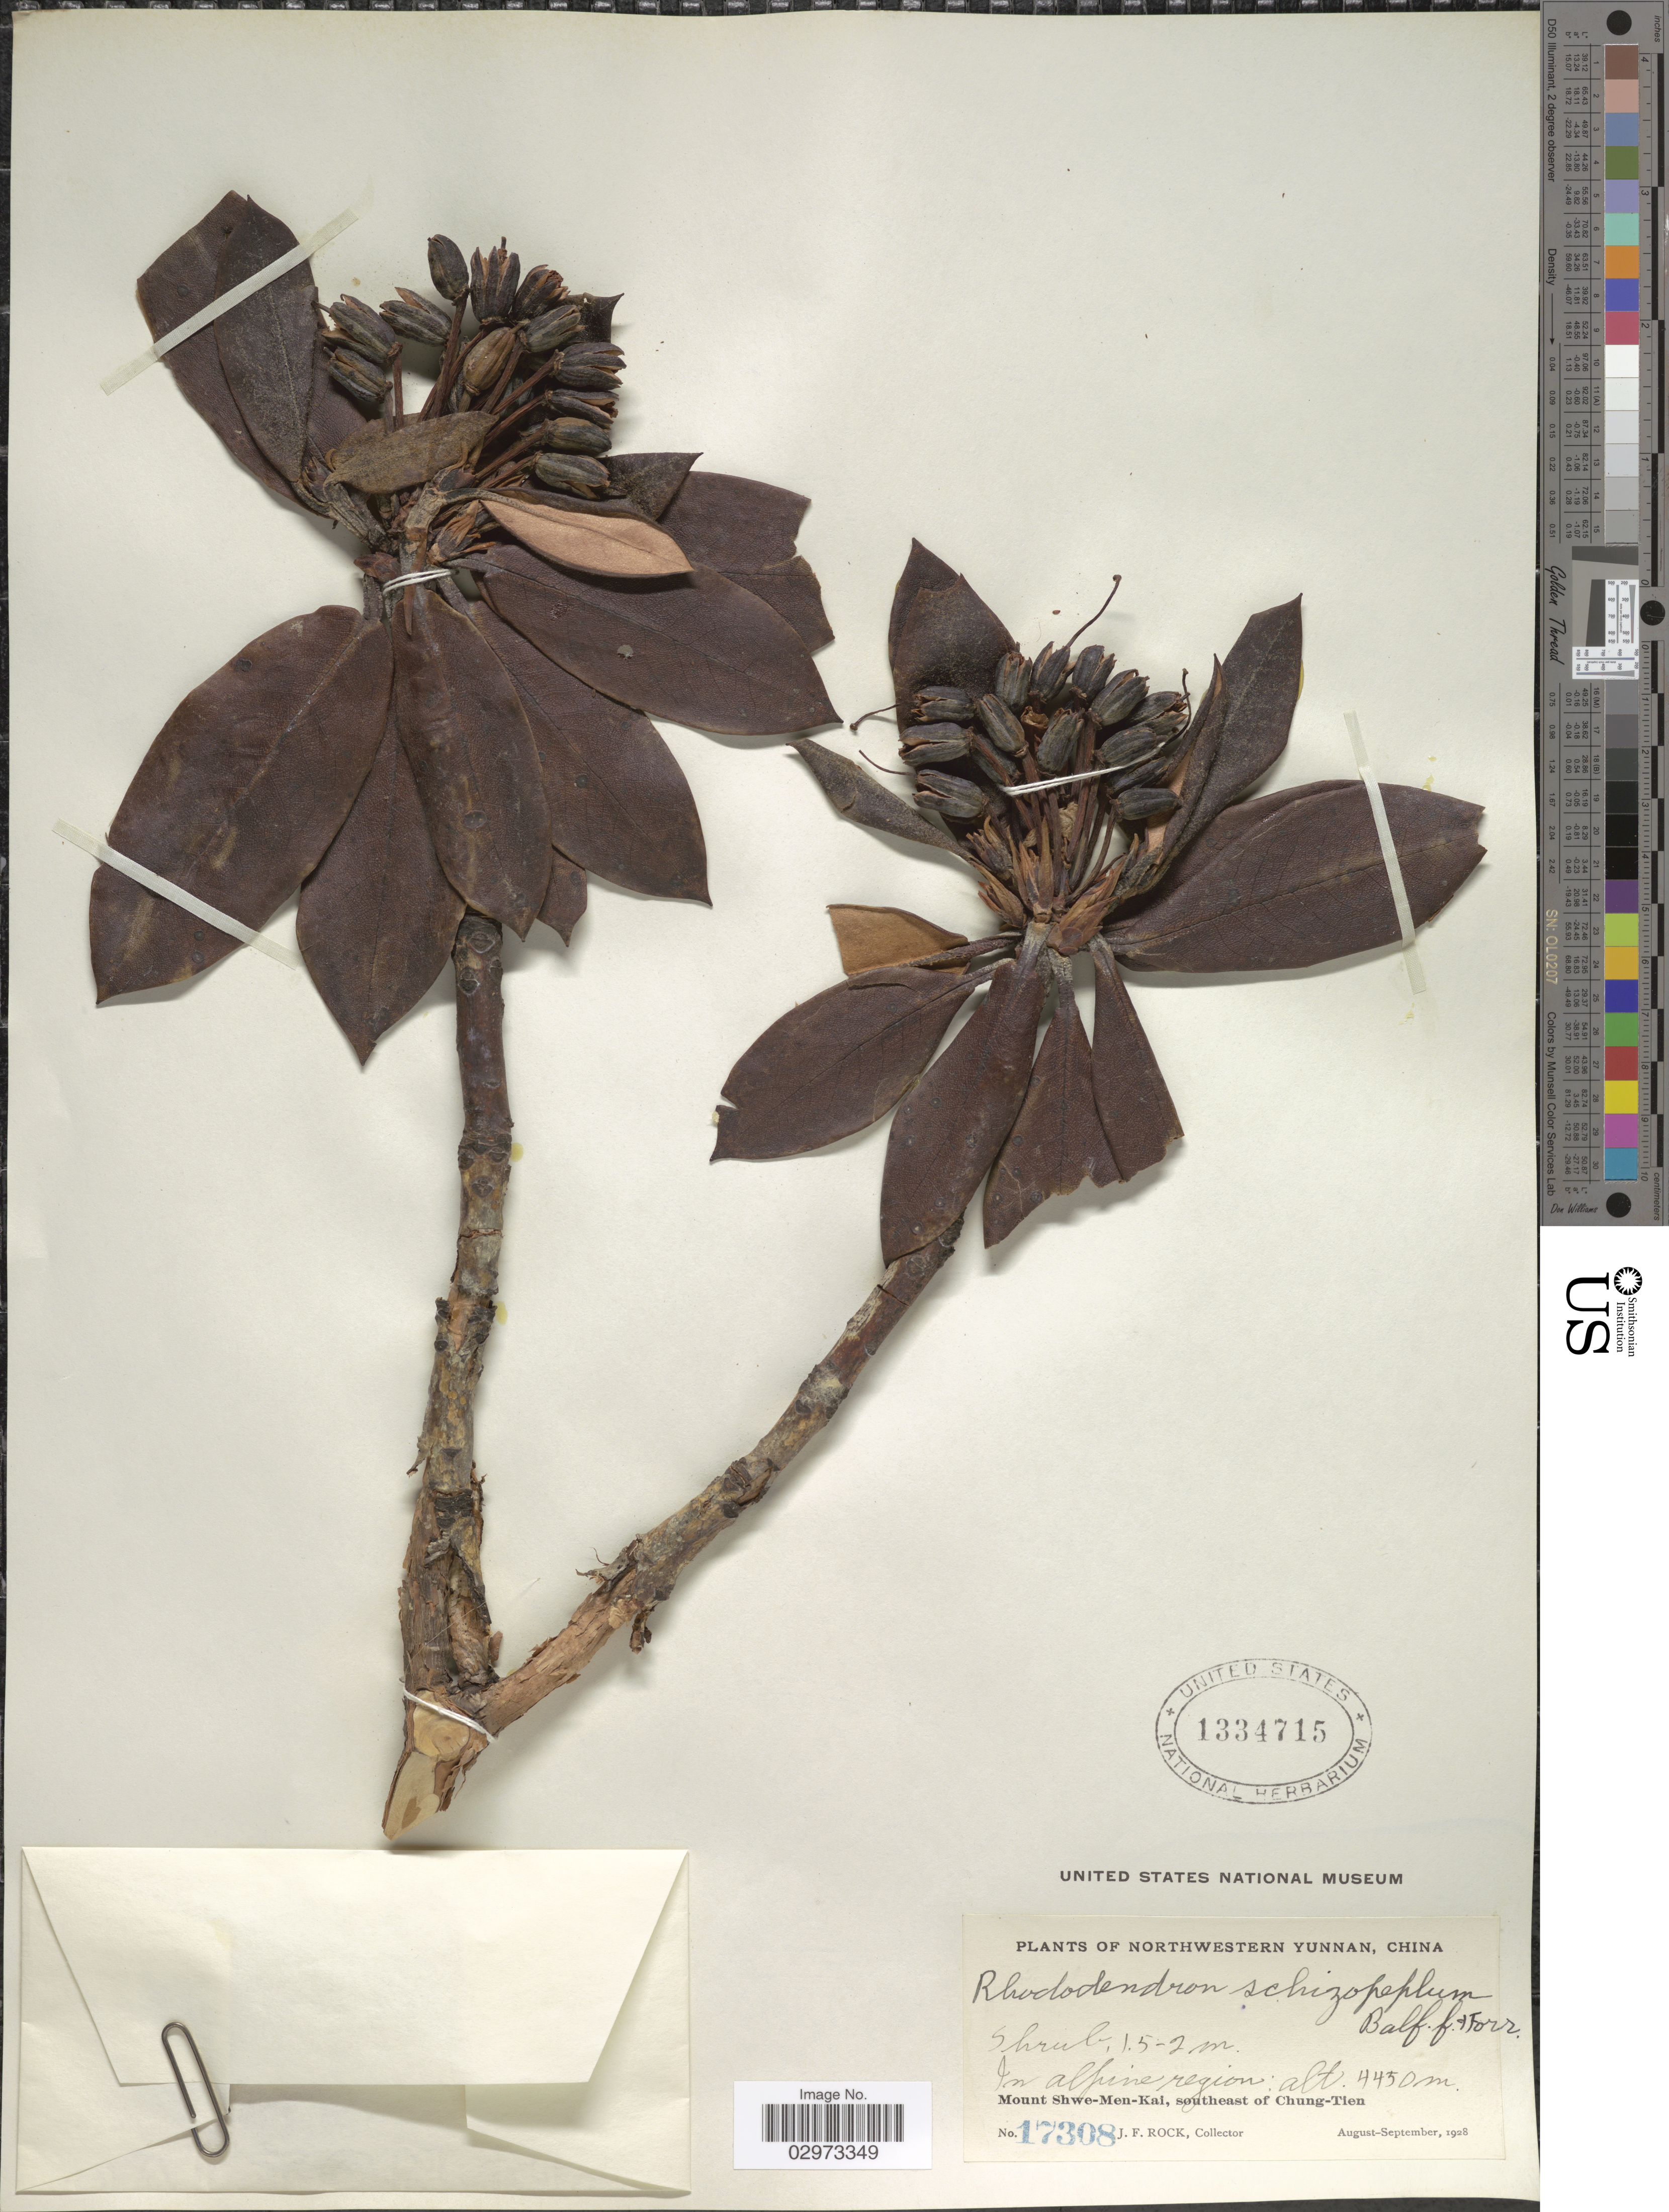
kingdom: Plantae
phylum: Tracheophyta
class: Magnoliopsida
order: Ericales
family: Ericaceae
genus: Rhododendron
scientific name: Rhododendron schizopeplum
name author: Balf. f. & Forrest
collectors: J. Rock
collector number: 17308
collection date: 1928-08/1928-09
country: China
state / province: Yunnan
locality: Northwestern Yunnan. In alpine region. Mount Shwe-Men-Kai, southeast of Chung-Tien.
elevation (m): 4450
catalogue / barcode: US 1334715